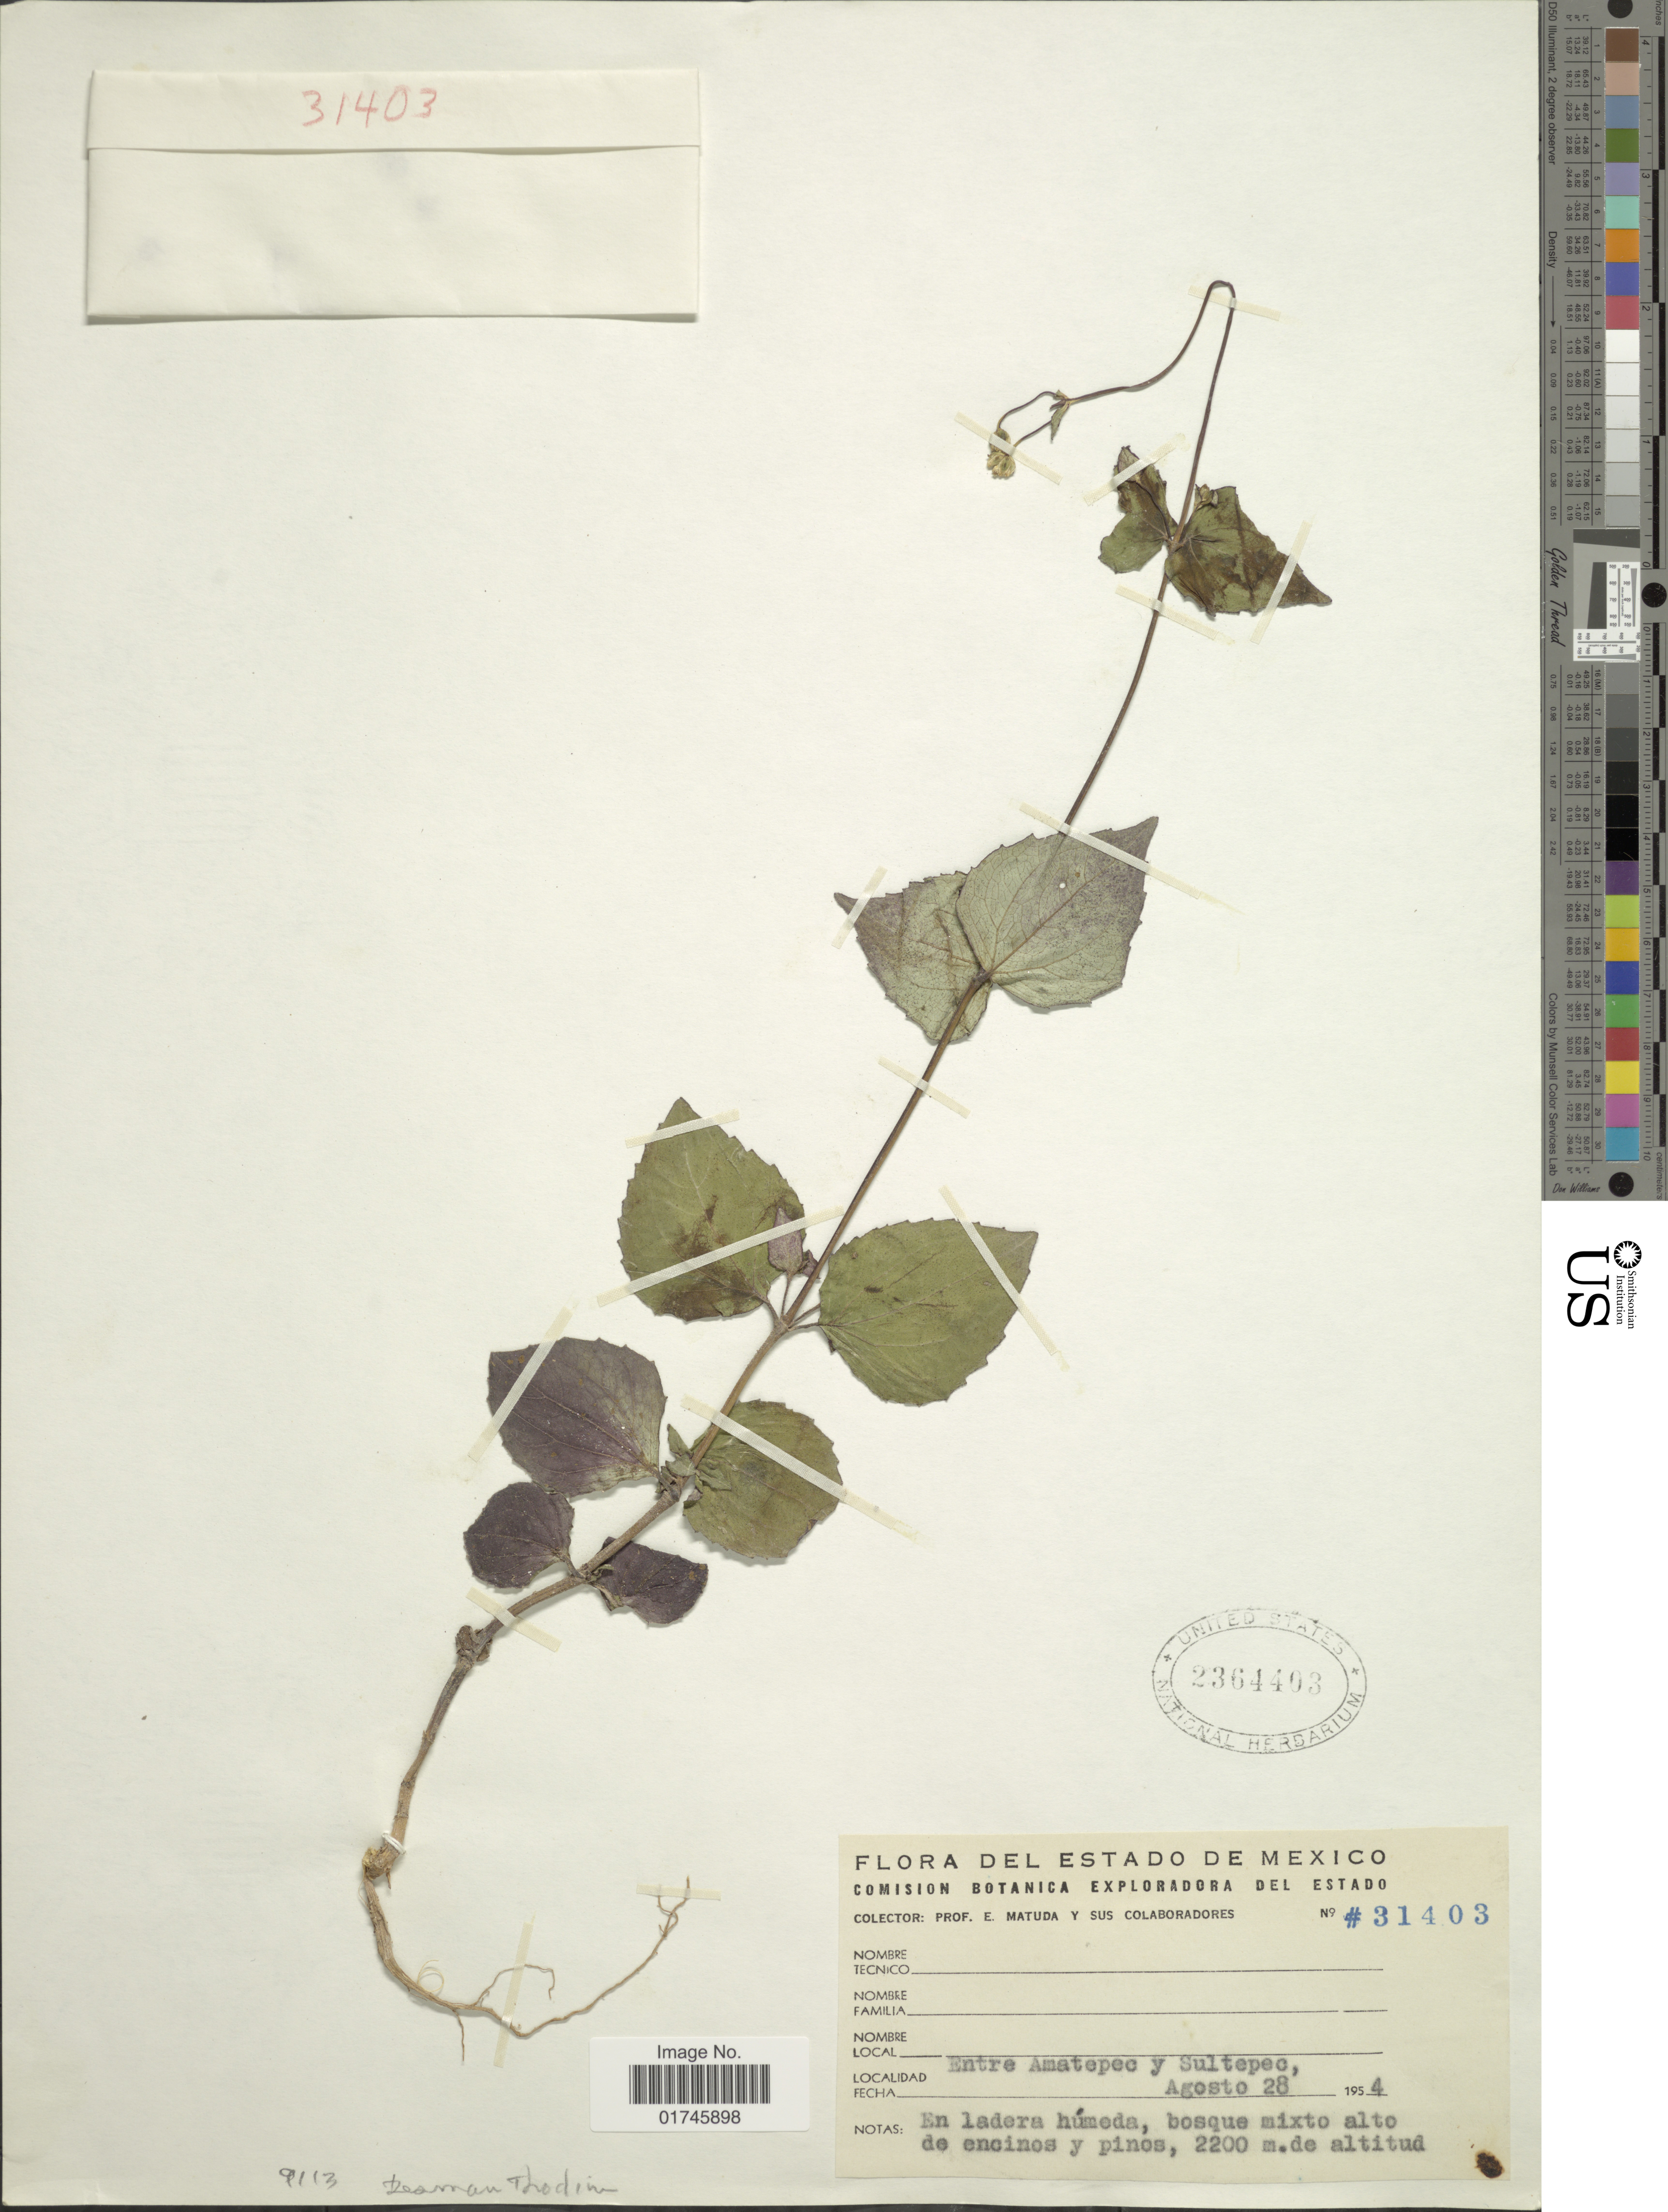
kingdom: Plantae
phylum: Tracheophyta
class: Magnoliopsida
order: Asterales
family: Asteraceae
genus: Desmanthodium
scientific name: Desmanthodium sp.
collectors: E. Matuda & et al.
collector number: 31403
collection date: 1954-08-28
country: Mexico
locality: Entre Amatepec y Sultepec.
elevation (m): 2200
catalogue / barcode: US 2364403